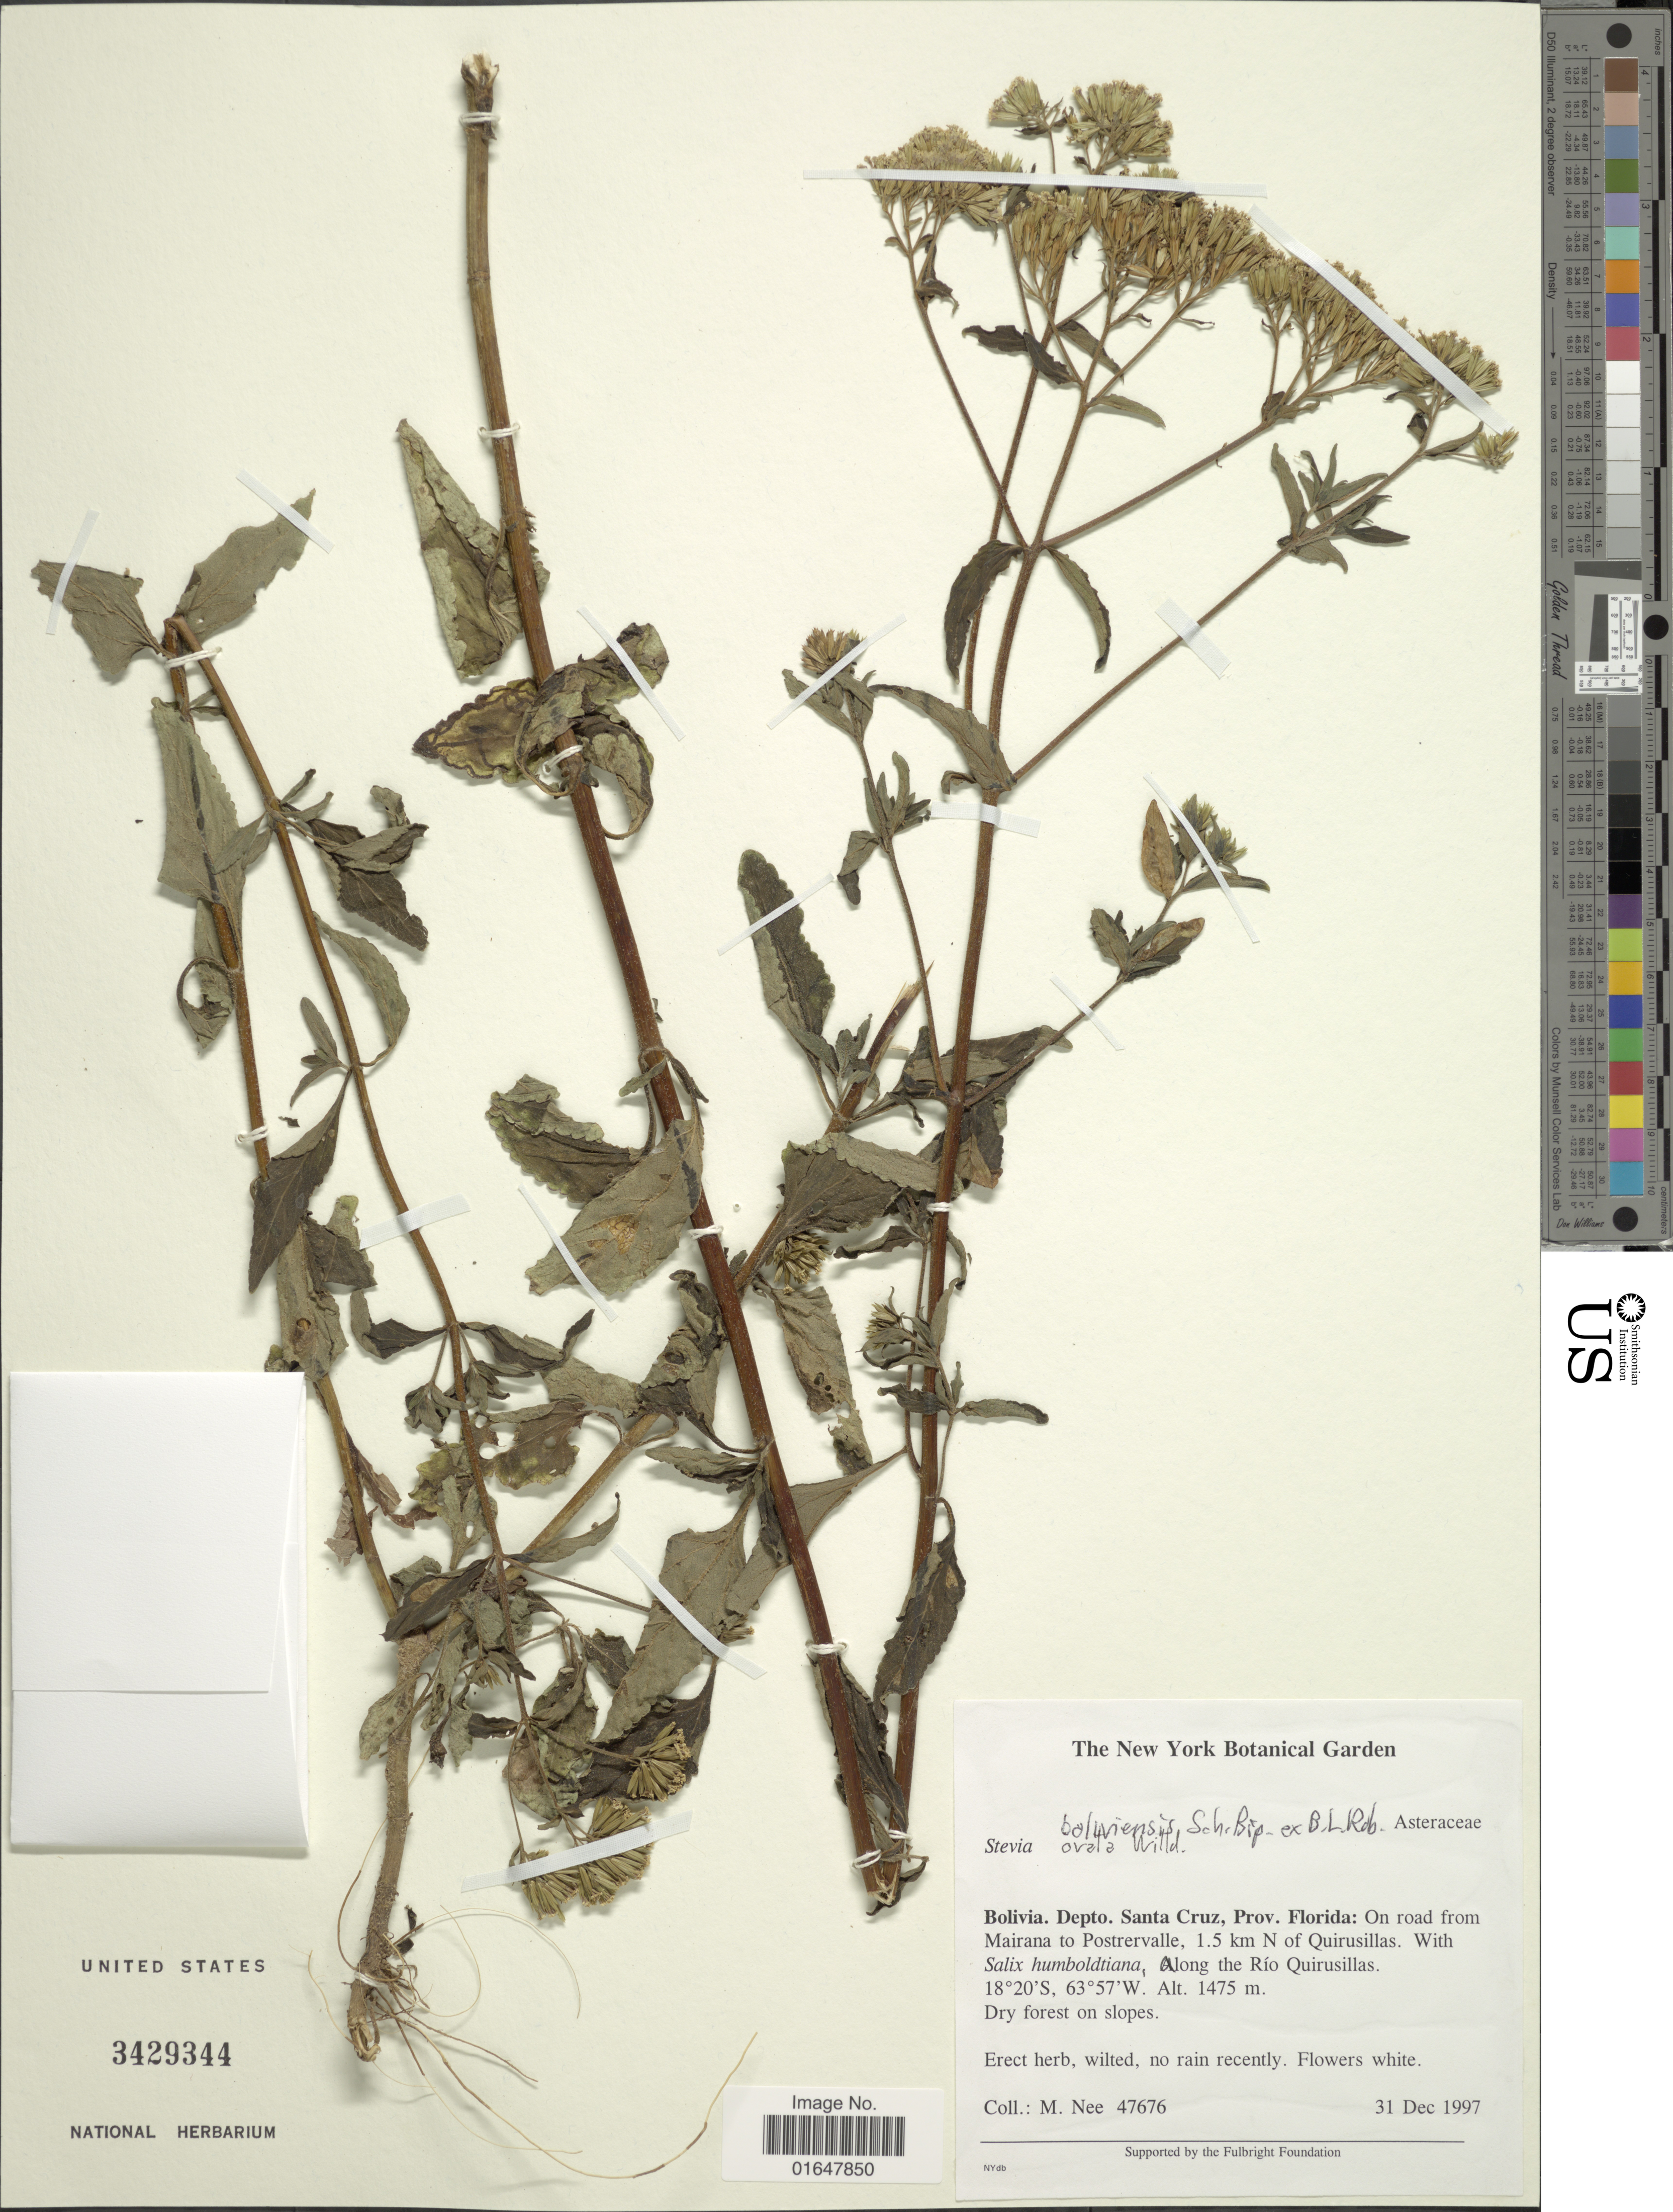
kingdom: Plantae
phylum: Tracheophyta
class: Magnoliopsida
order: Asterales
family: Asteraceae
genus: Stevia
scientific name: Stevia boliviensis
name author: Sch. Bip. ex Rusby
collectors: M. Nee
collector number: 47676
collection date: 1997-12-31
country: Bolivia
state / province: Santa Cruz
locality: Prov. Florida, on road from Mairana to Postrervalle, 1.5 km N of Quirusillas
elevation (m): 1475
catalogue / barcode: US 3429344